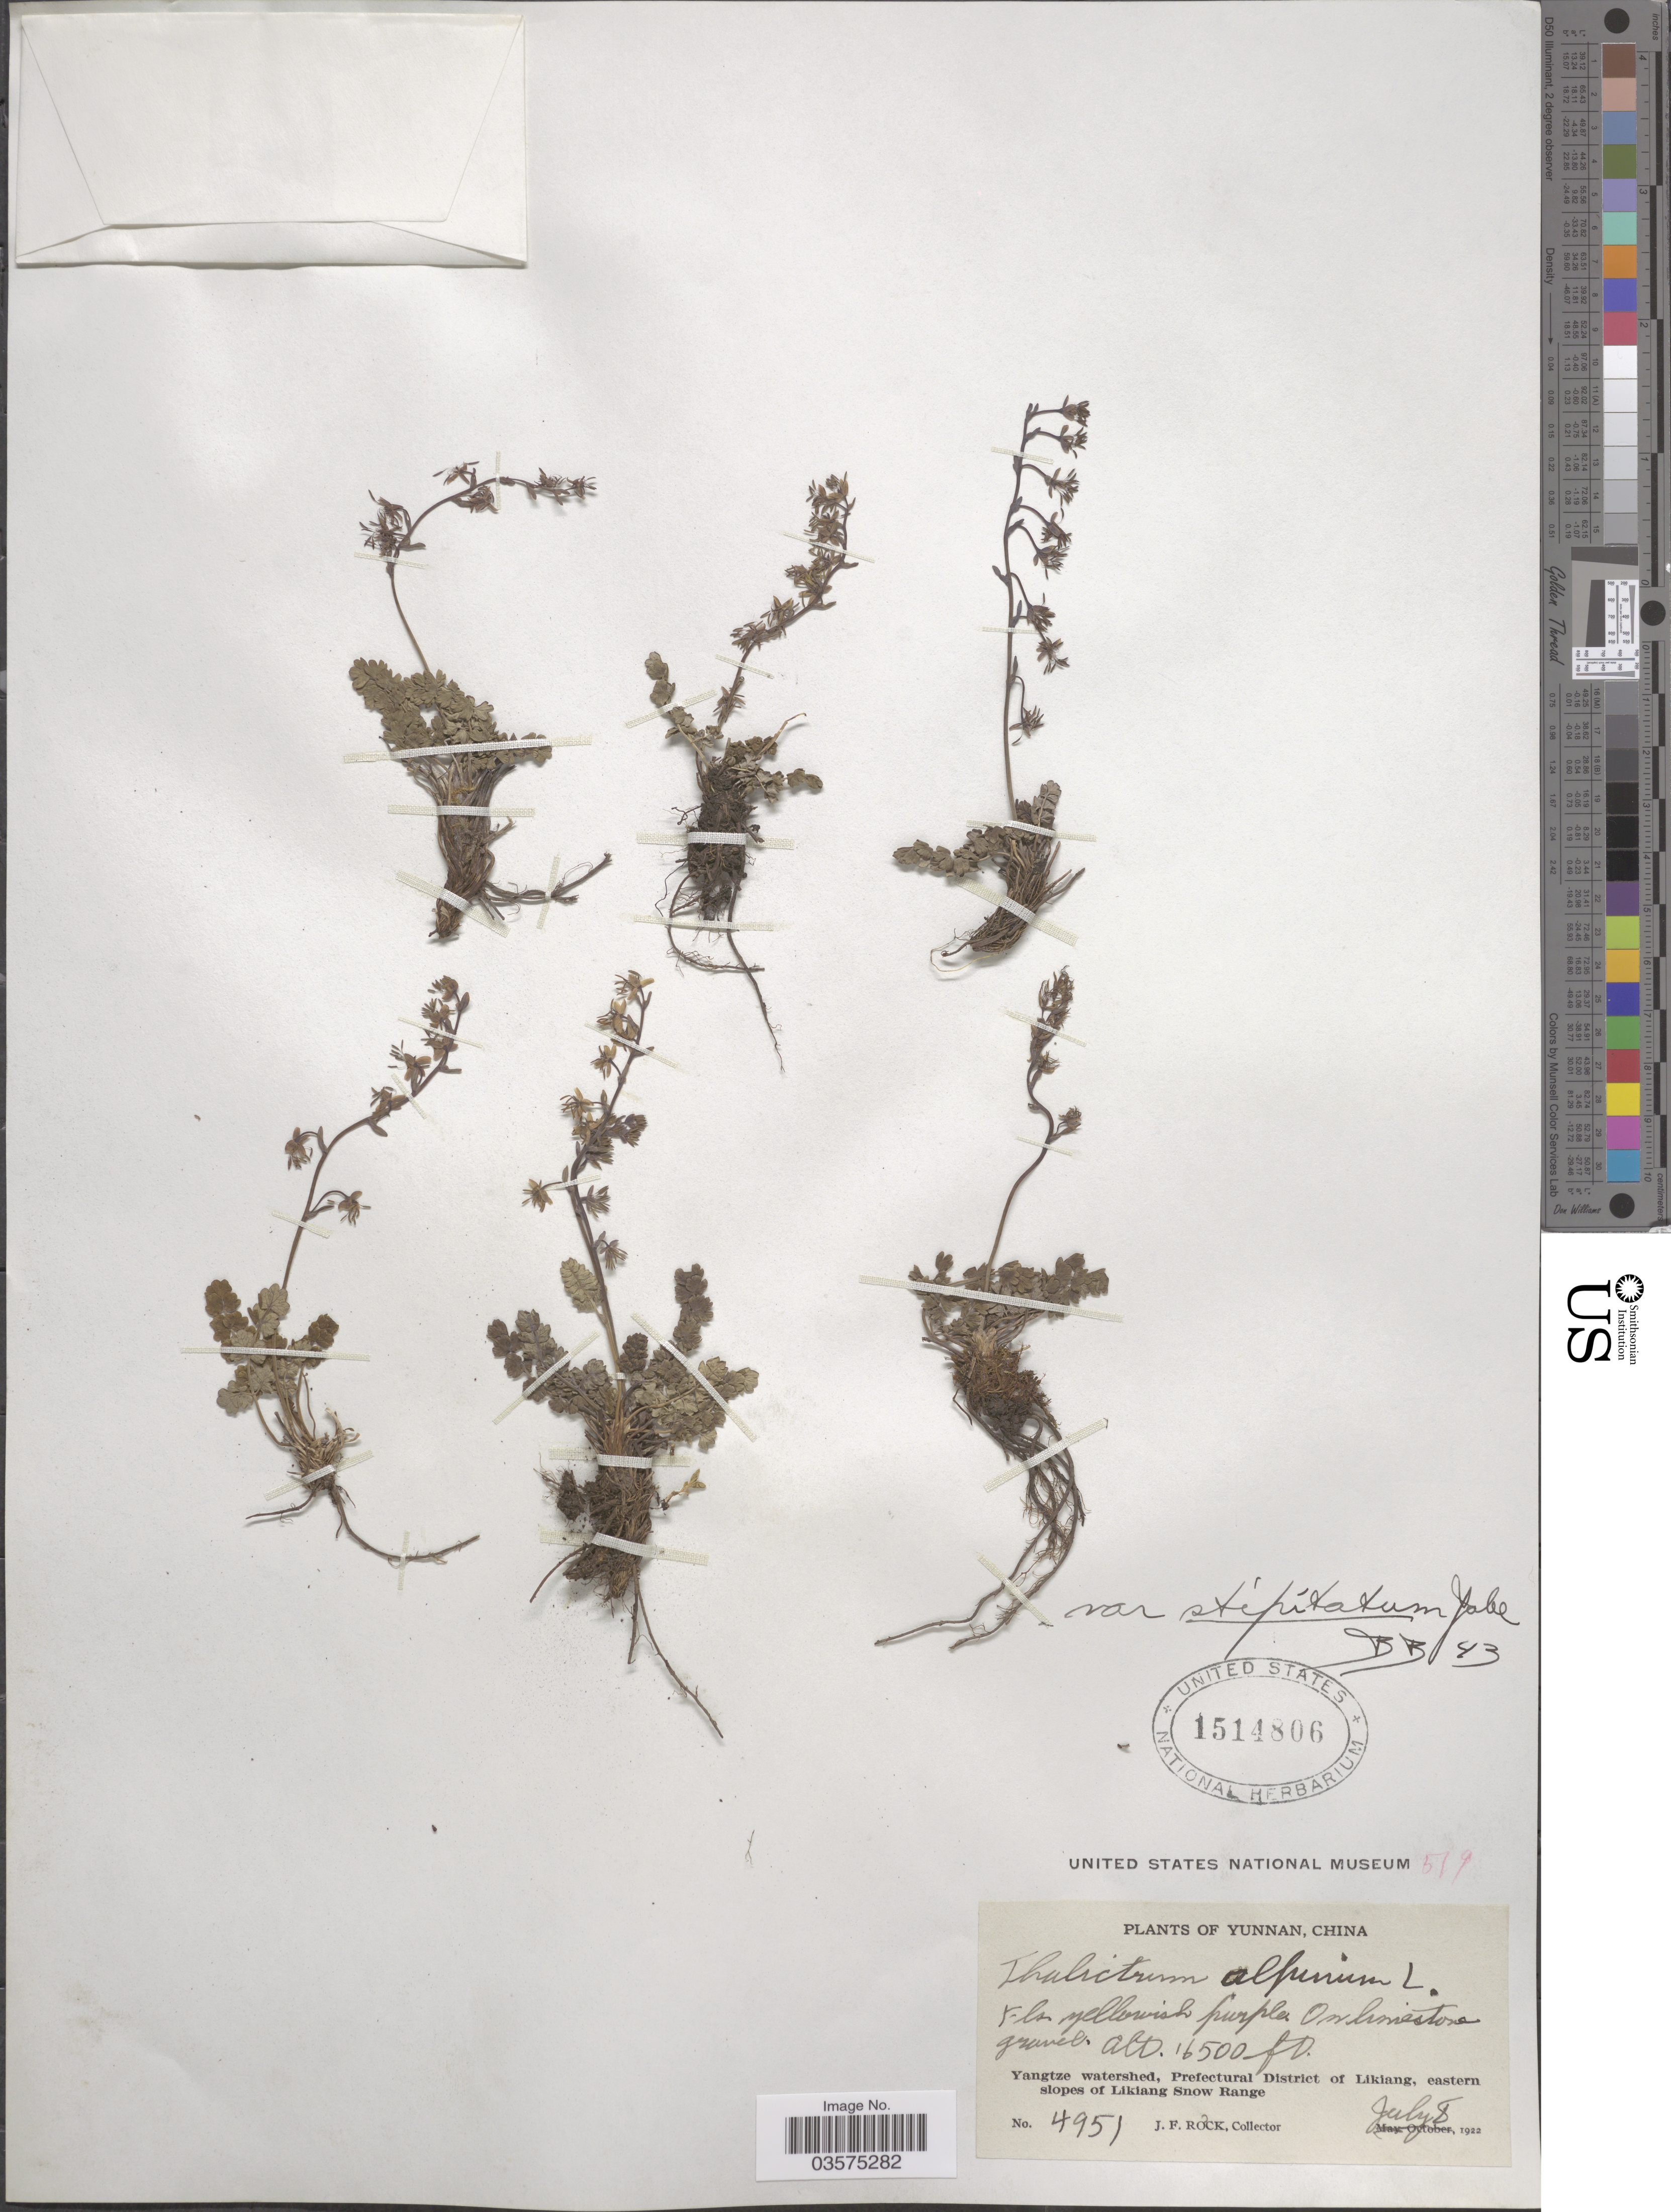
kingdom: Plantae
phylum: Tracheophyta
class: Magnoliopsida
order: Ranunculales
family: Ranunculaceae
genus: Thalictrum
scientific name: Thalictrum alpinum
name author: L.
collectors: J. Rock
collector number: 4951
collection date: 1922-07-08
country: China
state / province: Yunnan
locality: Yangtze watershed, Prefectural District of Likiang, eastern slopes of Likiang Snow Range.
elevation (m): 5029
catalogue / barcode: US 1514806